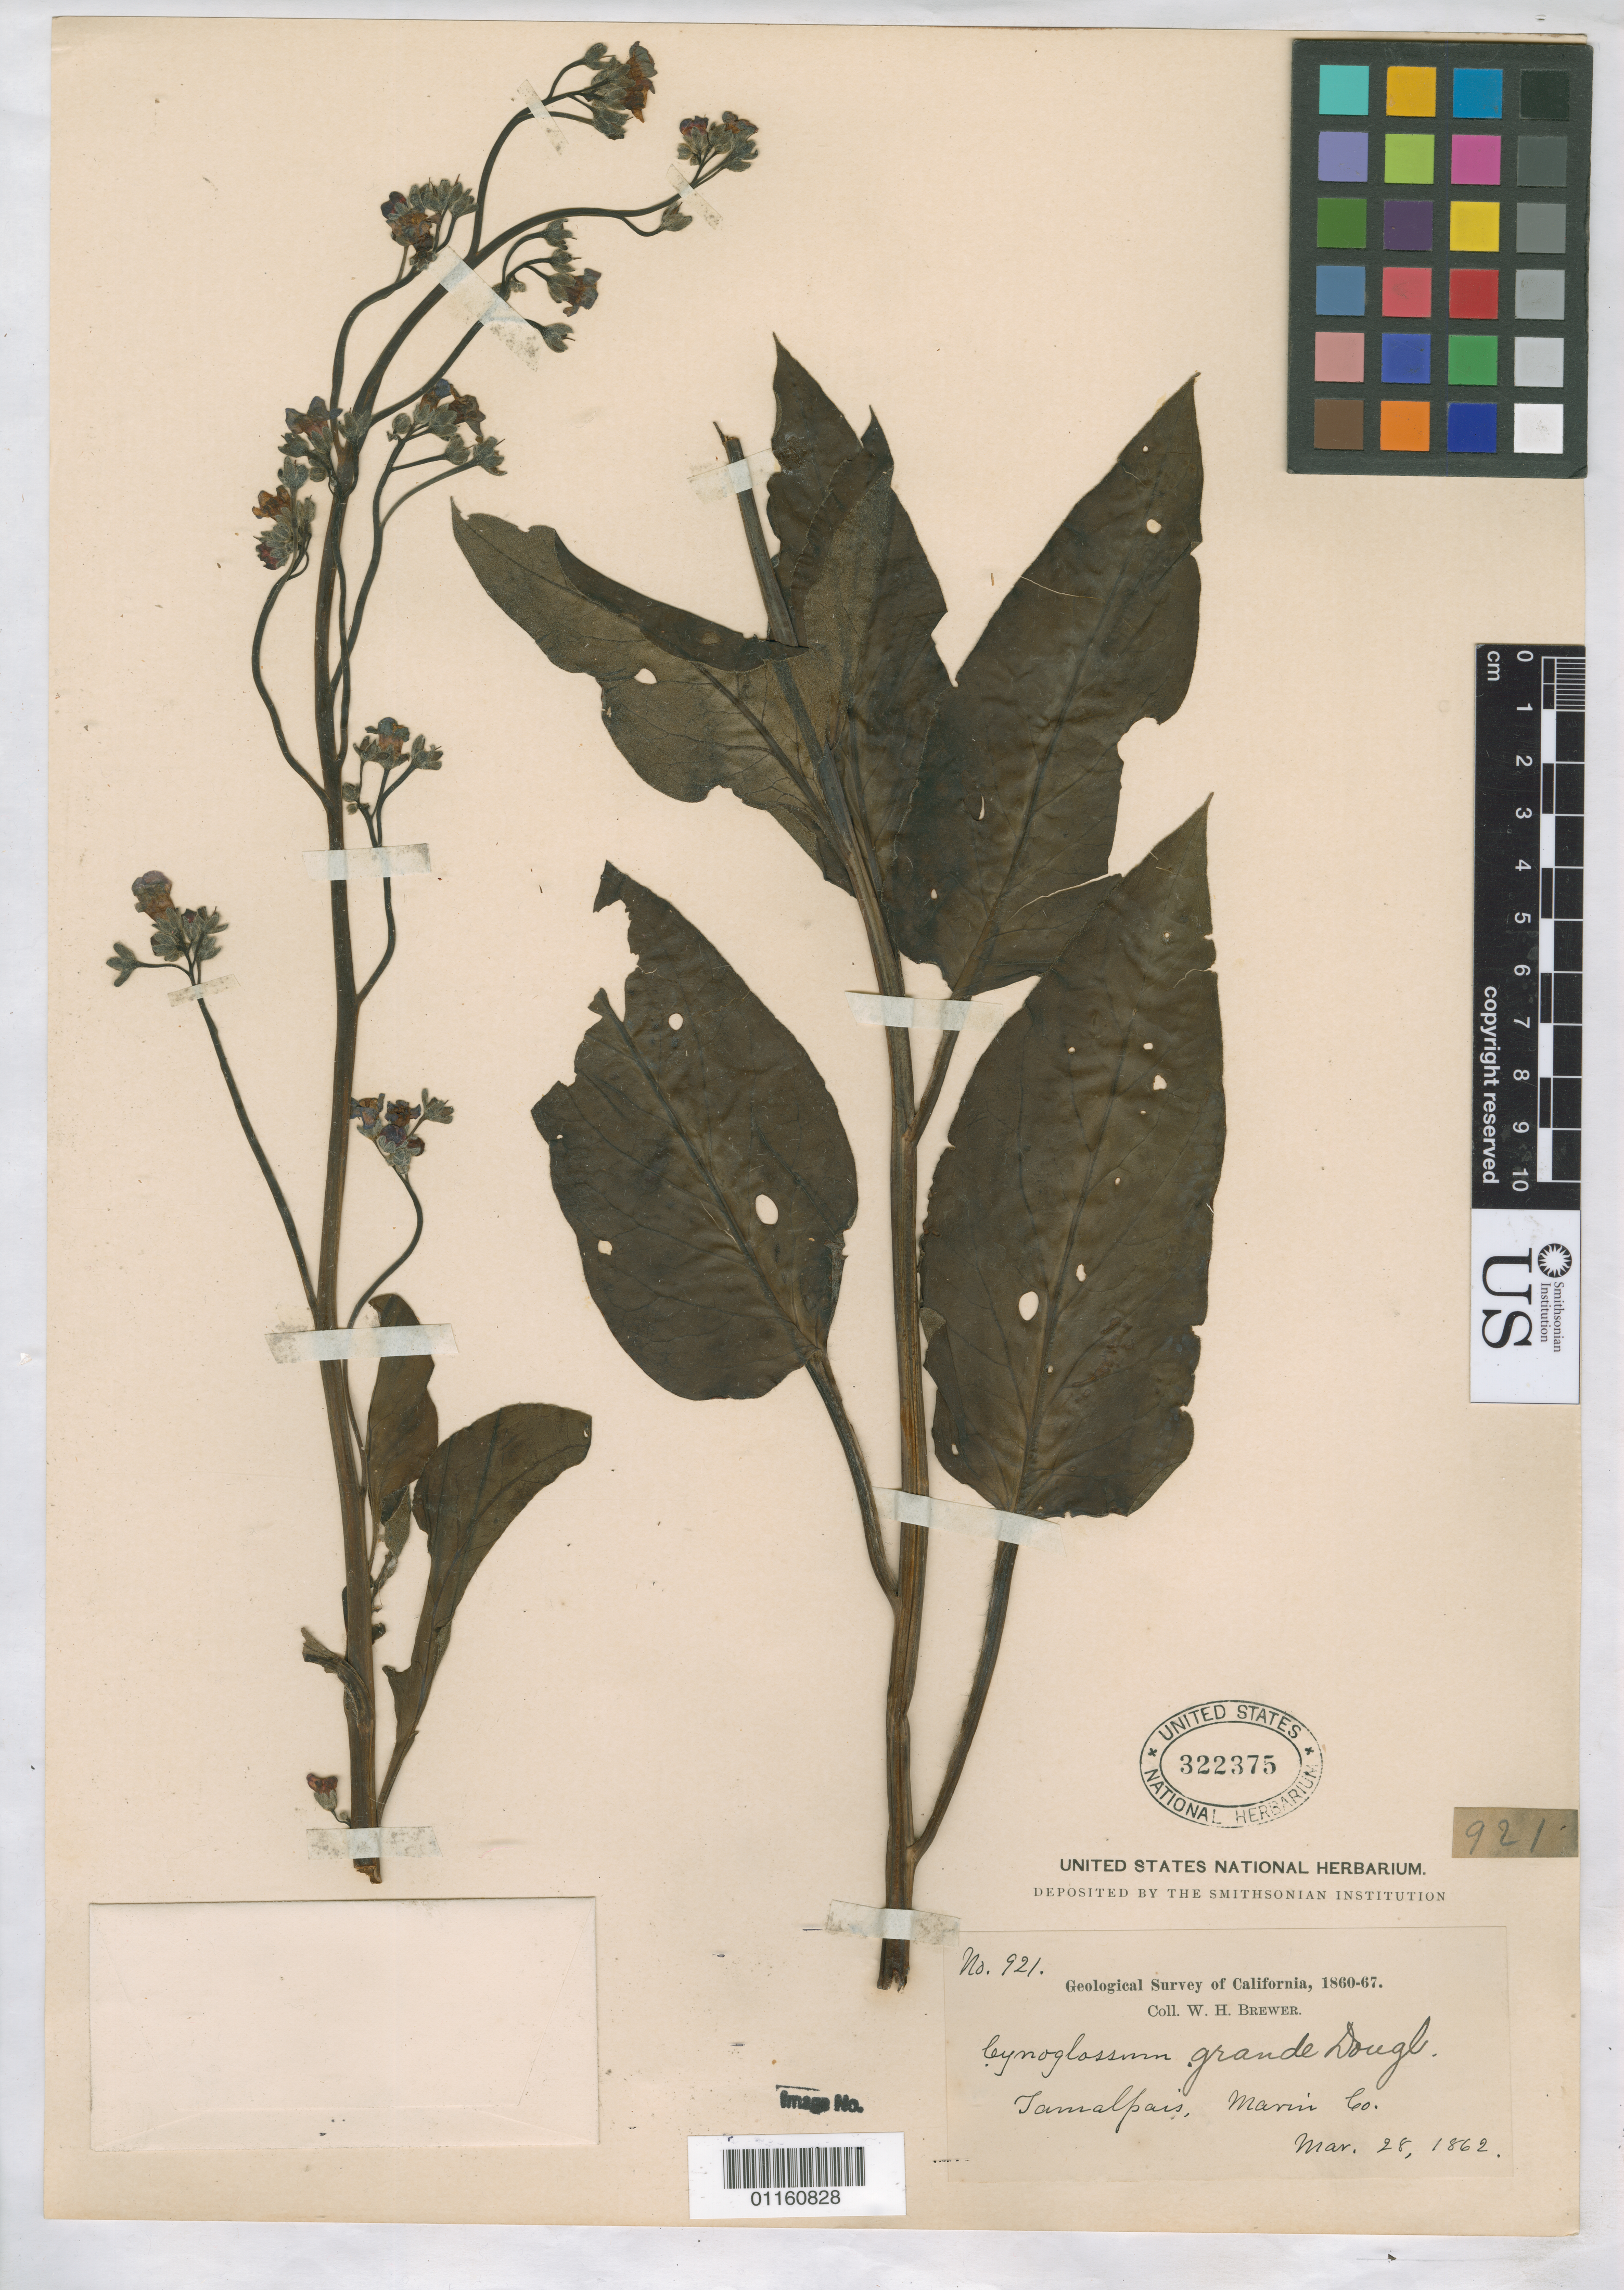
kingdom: Plantae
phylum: Tracheophyta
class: Magnoliopsida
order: Boraginales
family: Boraginaceae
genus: Cynoglossum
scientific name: Cynoglossum grande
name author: Douglas ex Lehm.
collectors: W. H. Brewer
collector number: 921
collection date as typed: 28 Mar 1862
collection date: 1862-03-28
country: United States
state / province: California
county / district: Marin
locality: Tamalpais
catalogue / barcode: US 322375